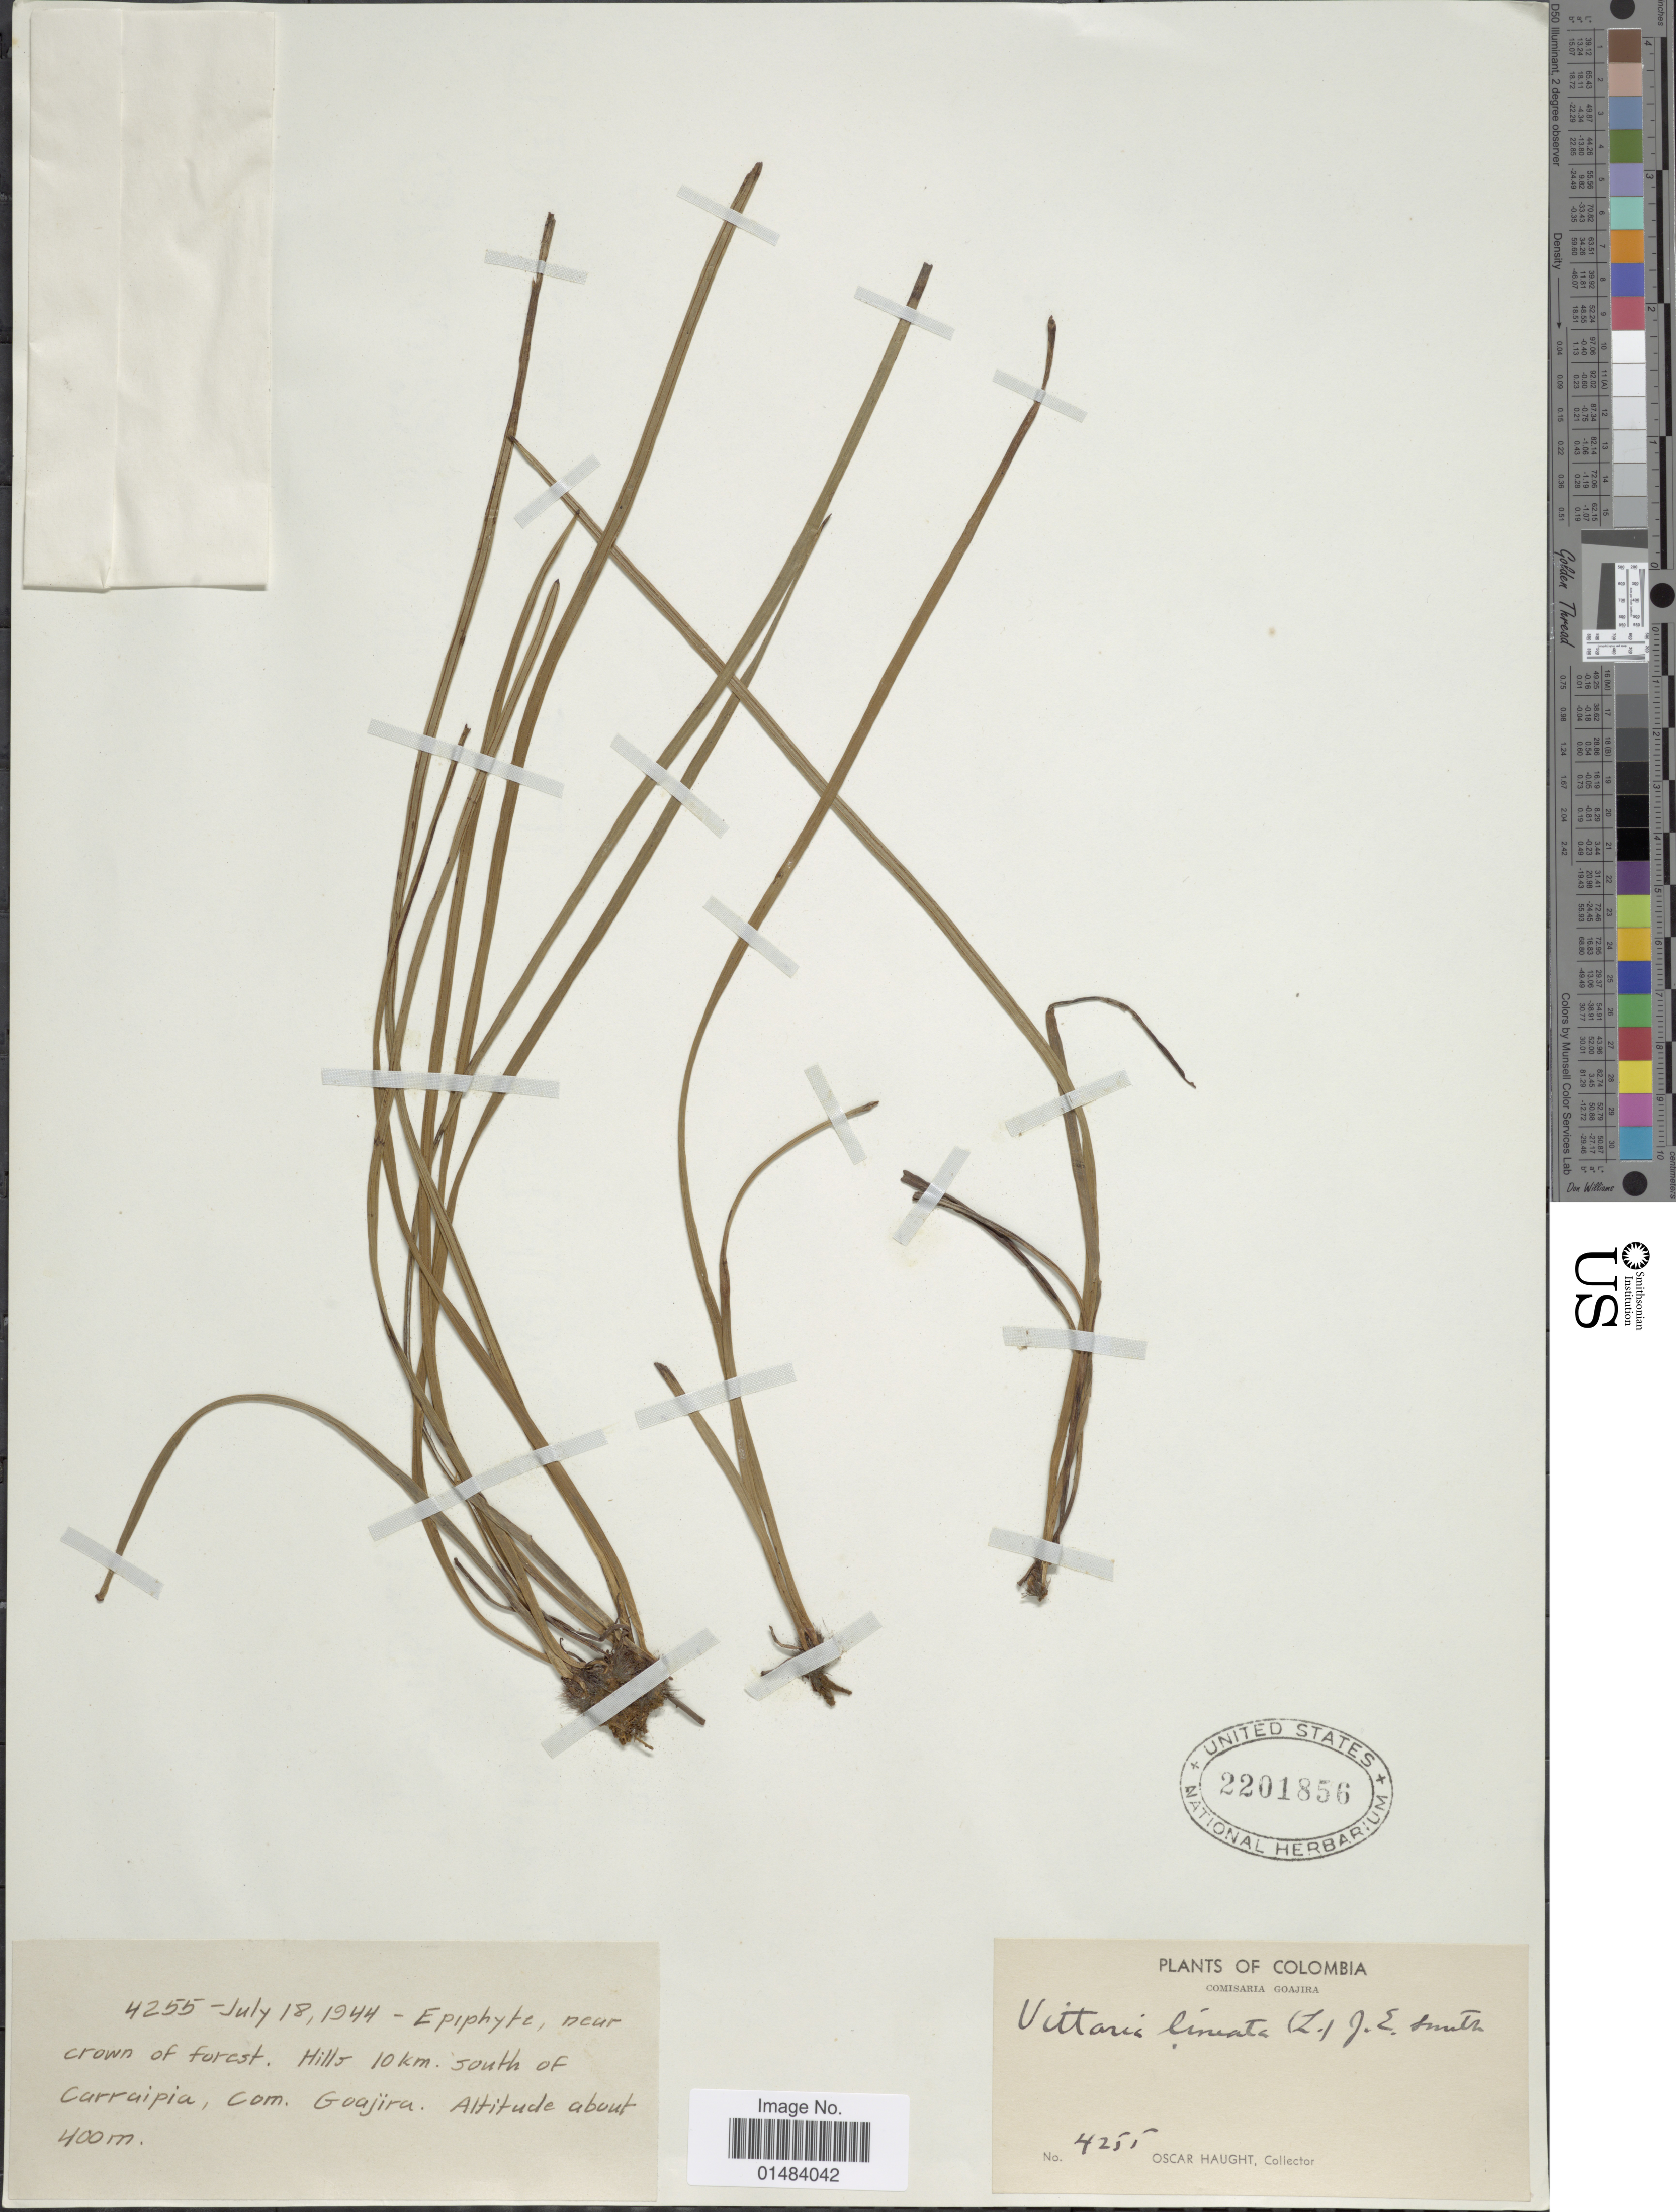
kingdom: Plantae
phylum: Tracheophyta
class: Polypodiopsida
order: Polypodiales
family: Pteridaceae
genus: Vittaria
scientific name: Vittaria lineata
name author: (L.) Sm.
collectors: O. L. Haught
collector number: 4255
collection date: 1944-07-18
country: Colombia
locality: Colombia, Comisaria Goajira, near crown of forest. Hills 10 km. south of Curraipia, Com. Goarija.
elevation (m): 400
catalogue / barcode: US 2201856